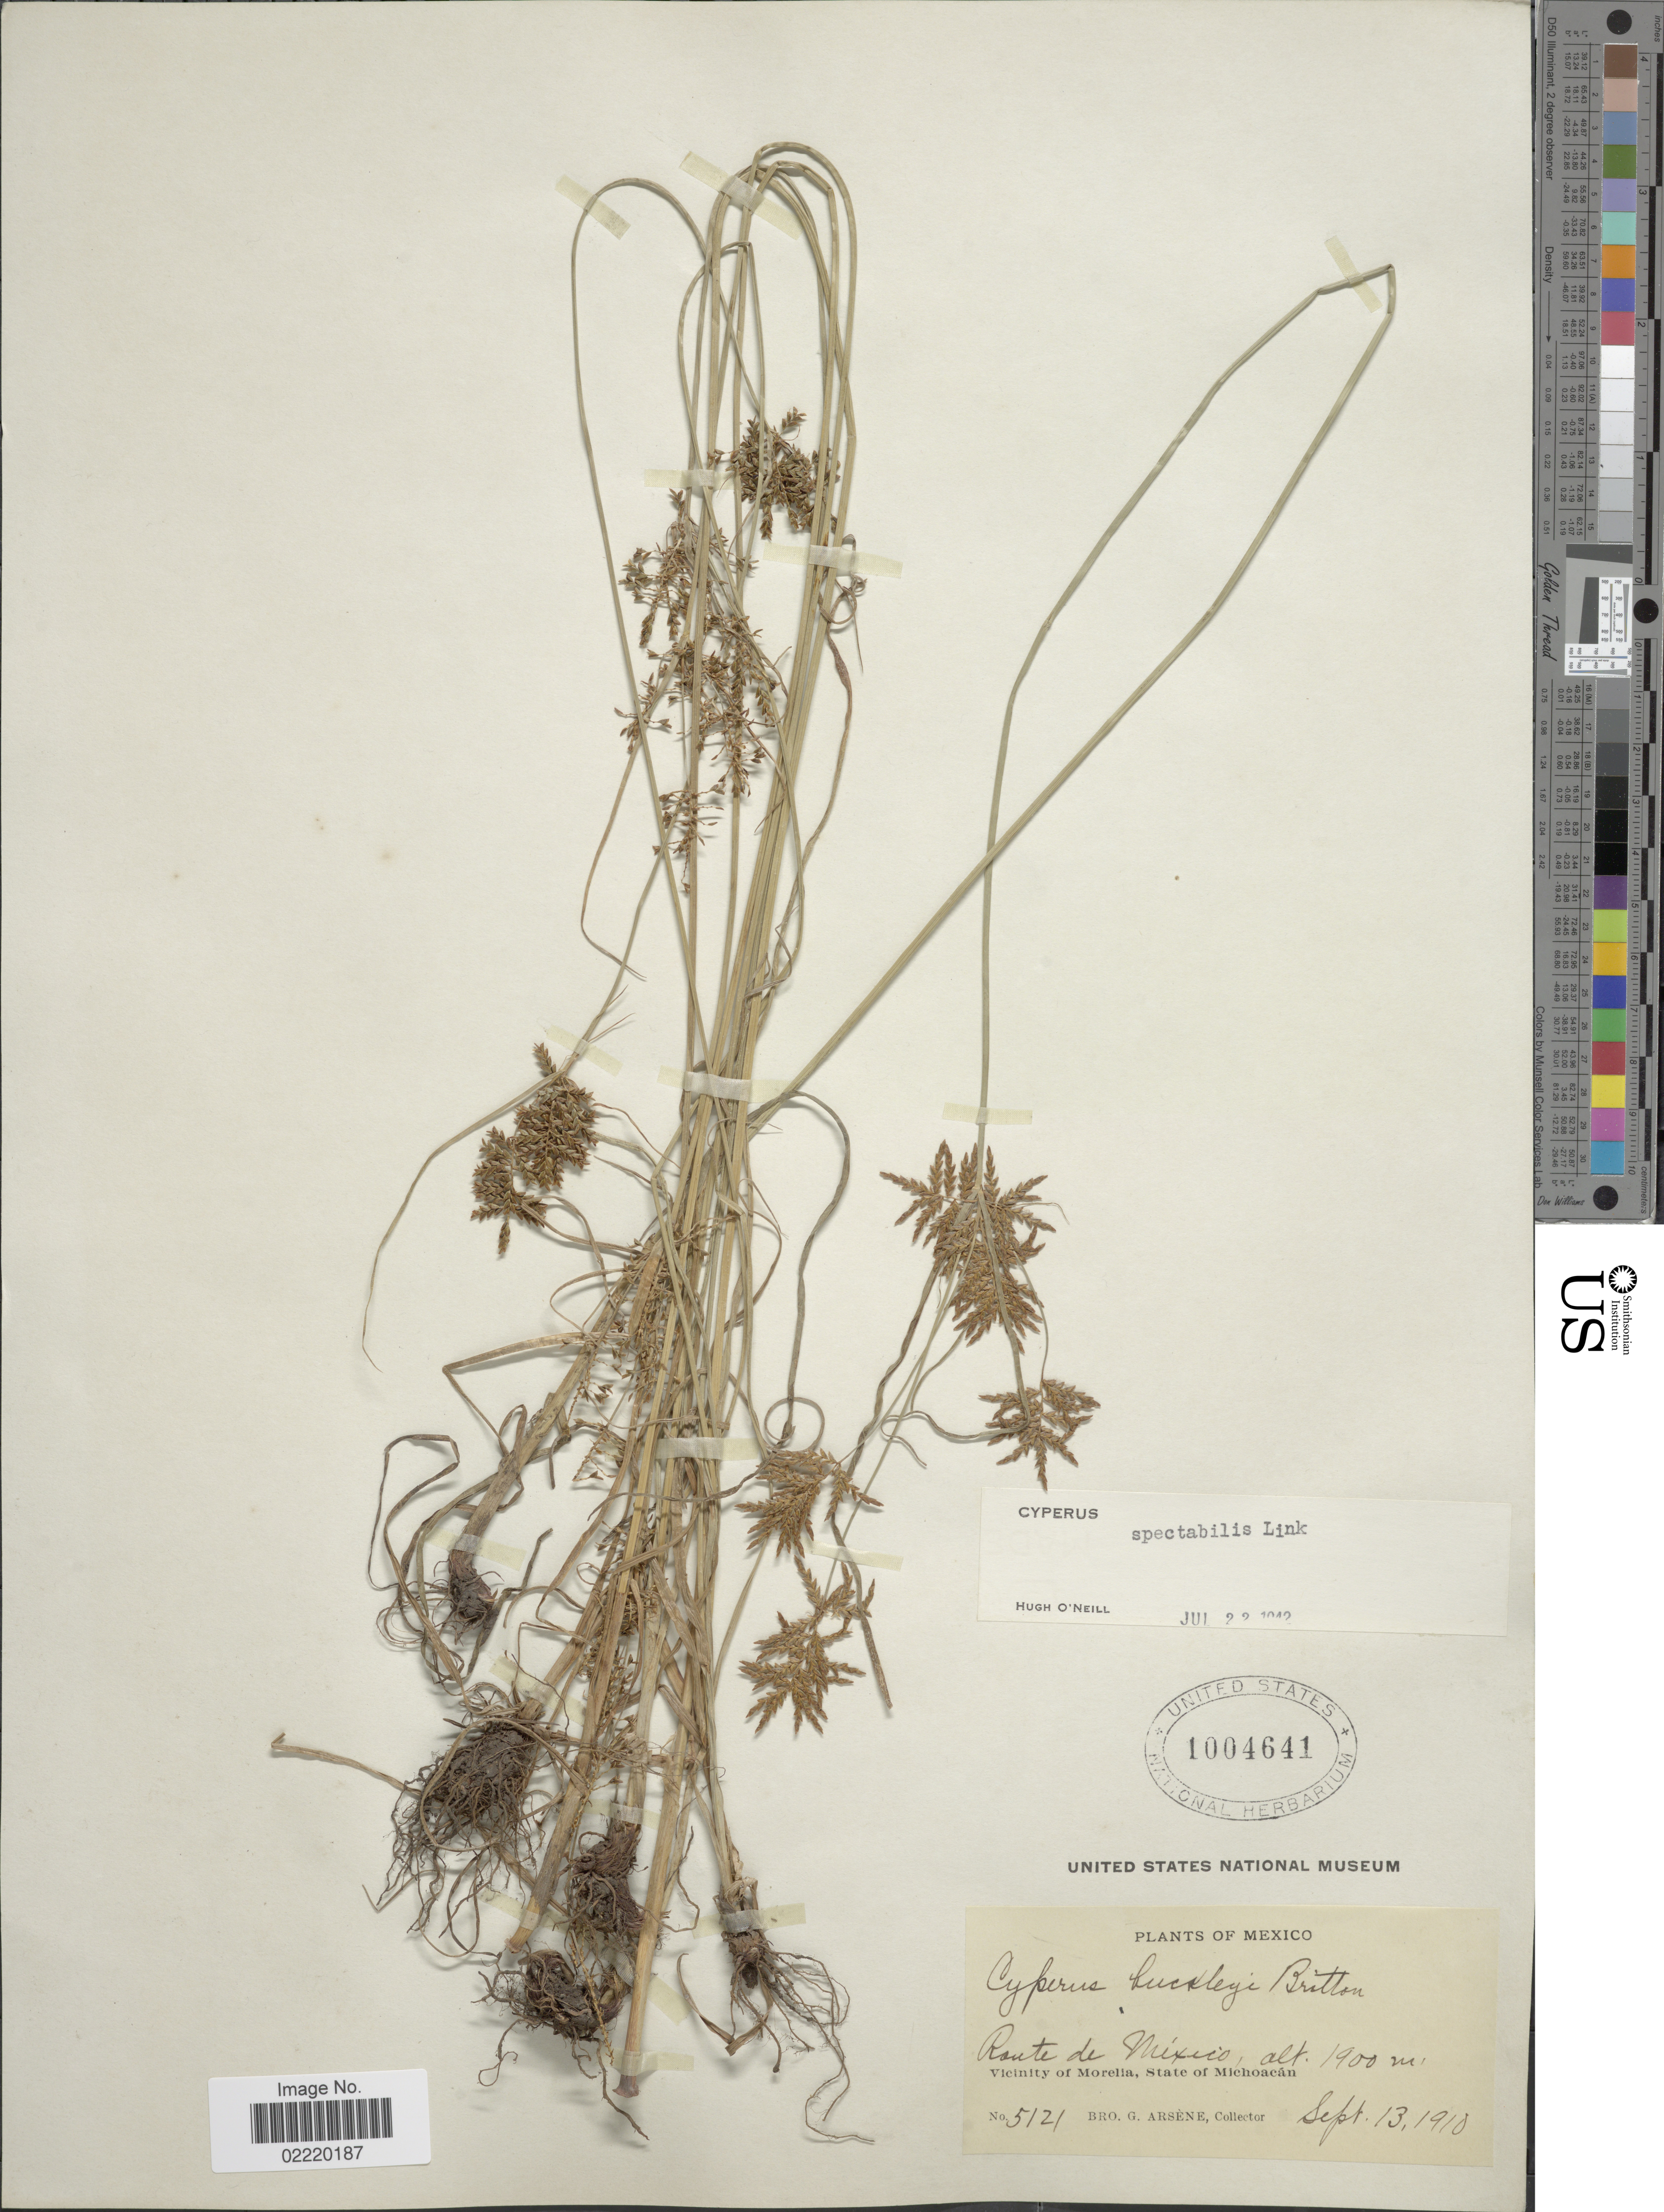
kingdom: Plantae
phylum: Tracheophyta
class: Liliopsida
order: Poales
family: Cyperaceae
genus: Cyperus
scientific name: Cyperus spectabilis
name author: Link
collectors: Bro. G. Arsène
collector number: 5121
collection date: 1910-09-13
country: Mexico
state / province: Michoacán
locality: Route de Mexico, Vicinity of Morelia.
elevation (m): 1900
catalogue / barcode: US 1004641